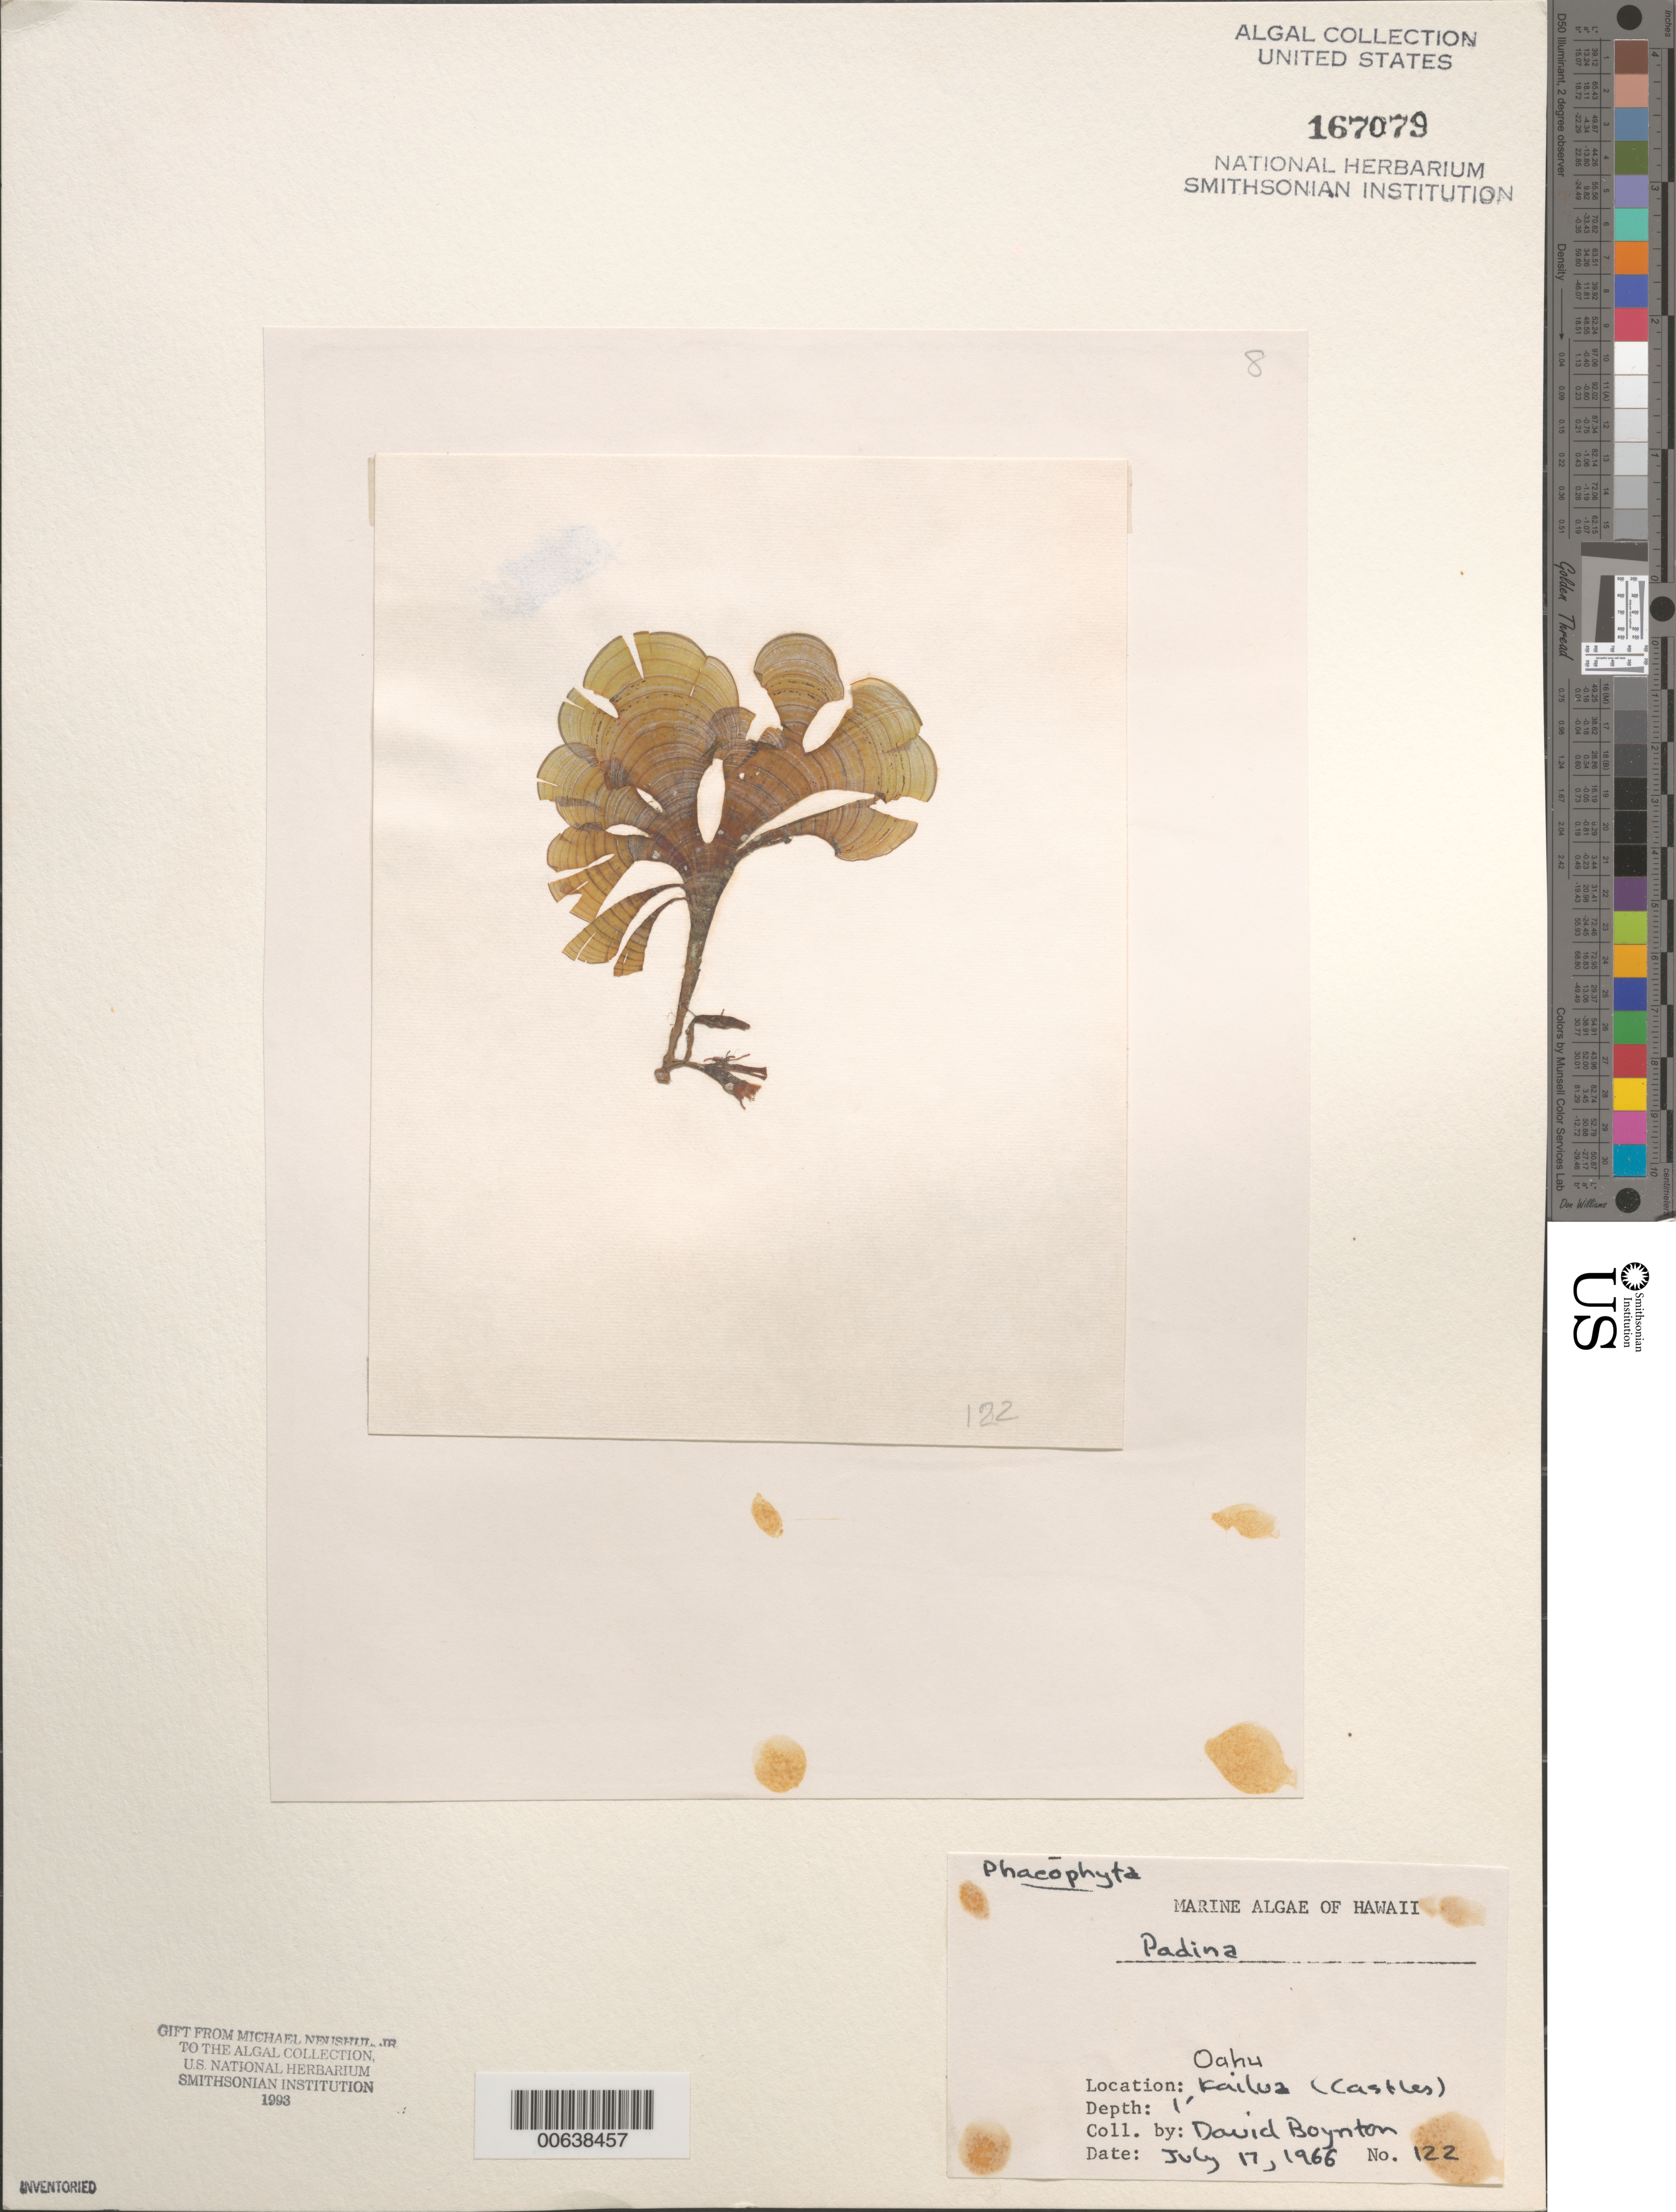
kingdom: Chromista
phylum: Ochrophyta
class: Phaeophyceae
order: Dictyotales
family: Dictyotaceae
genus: Padina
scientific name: Padina sp.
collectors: D. Boynton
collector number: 122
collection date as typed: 17 Jul 1966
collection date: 1966-07-17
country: United States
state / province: Hawaii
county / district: Honolulu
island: Oahu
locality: Kailua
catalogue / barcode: US 167079